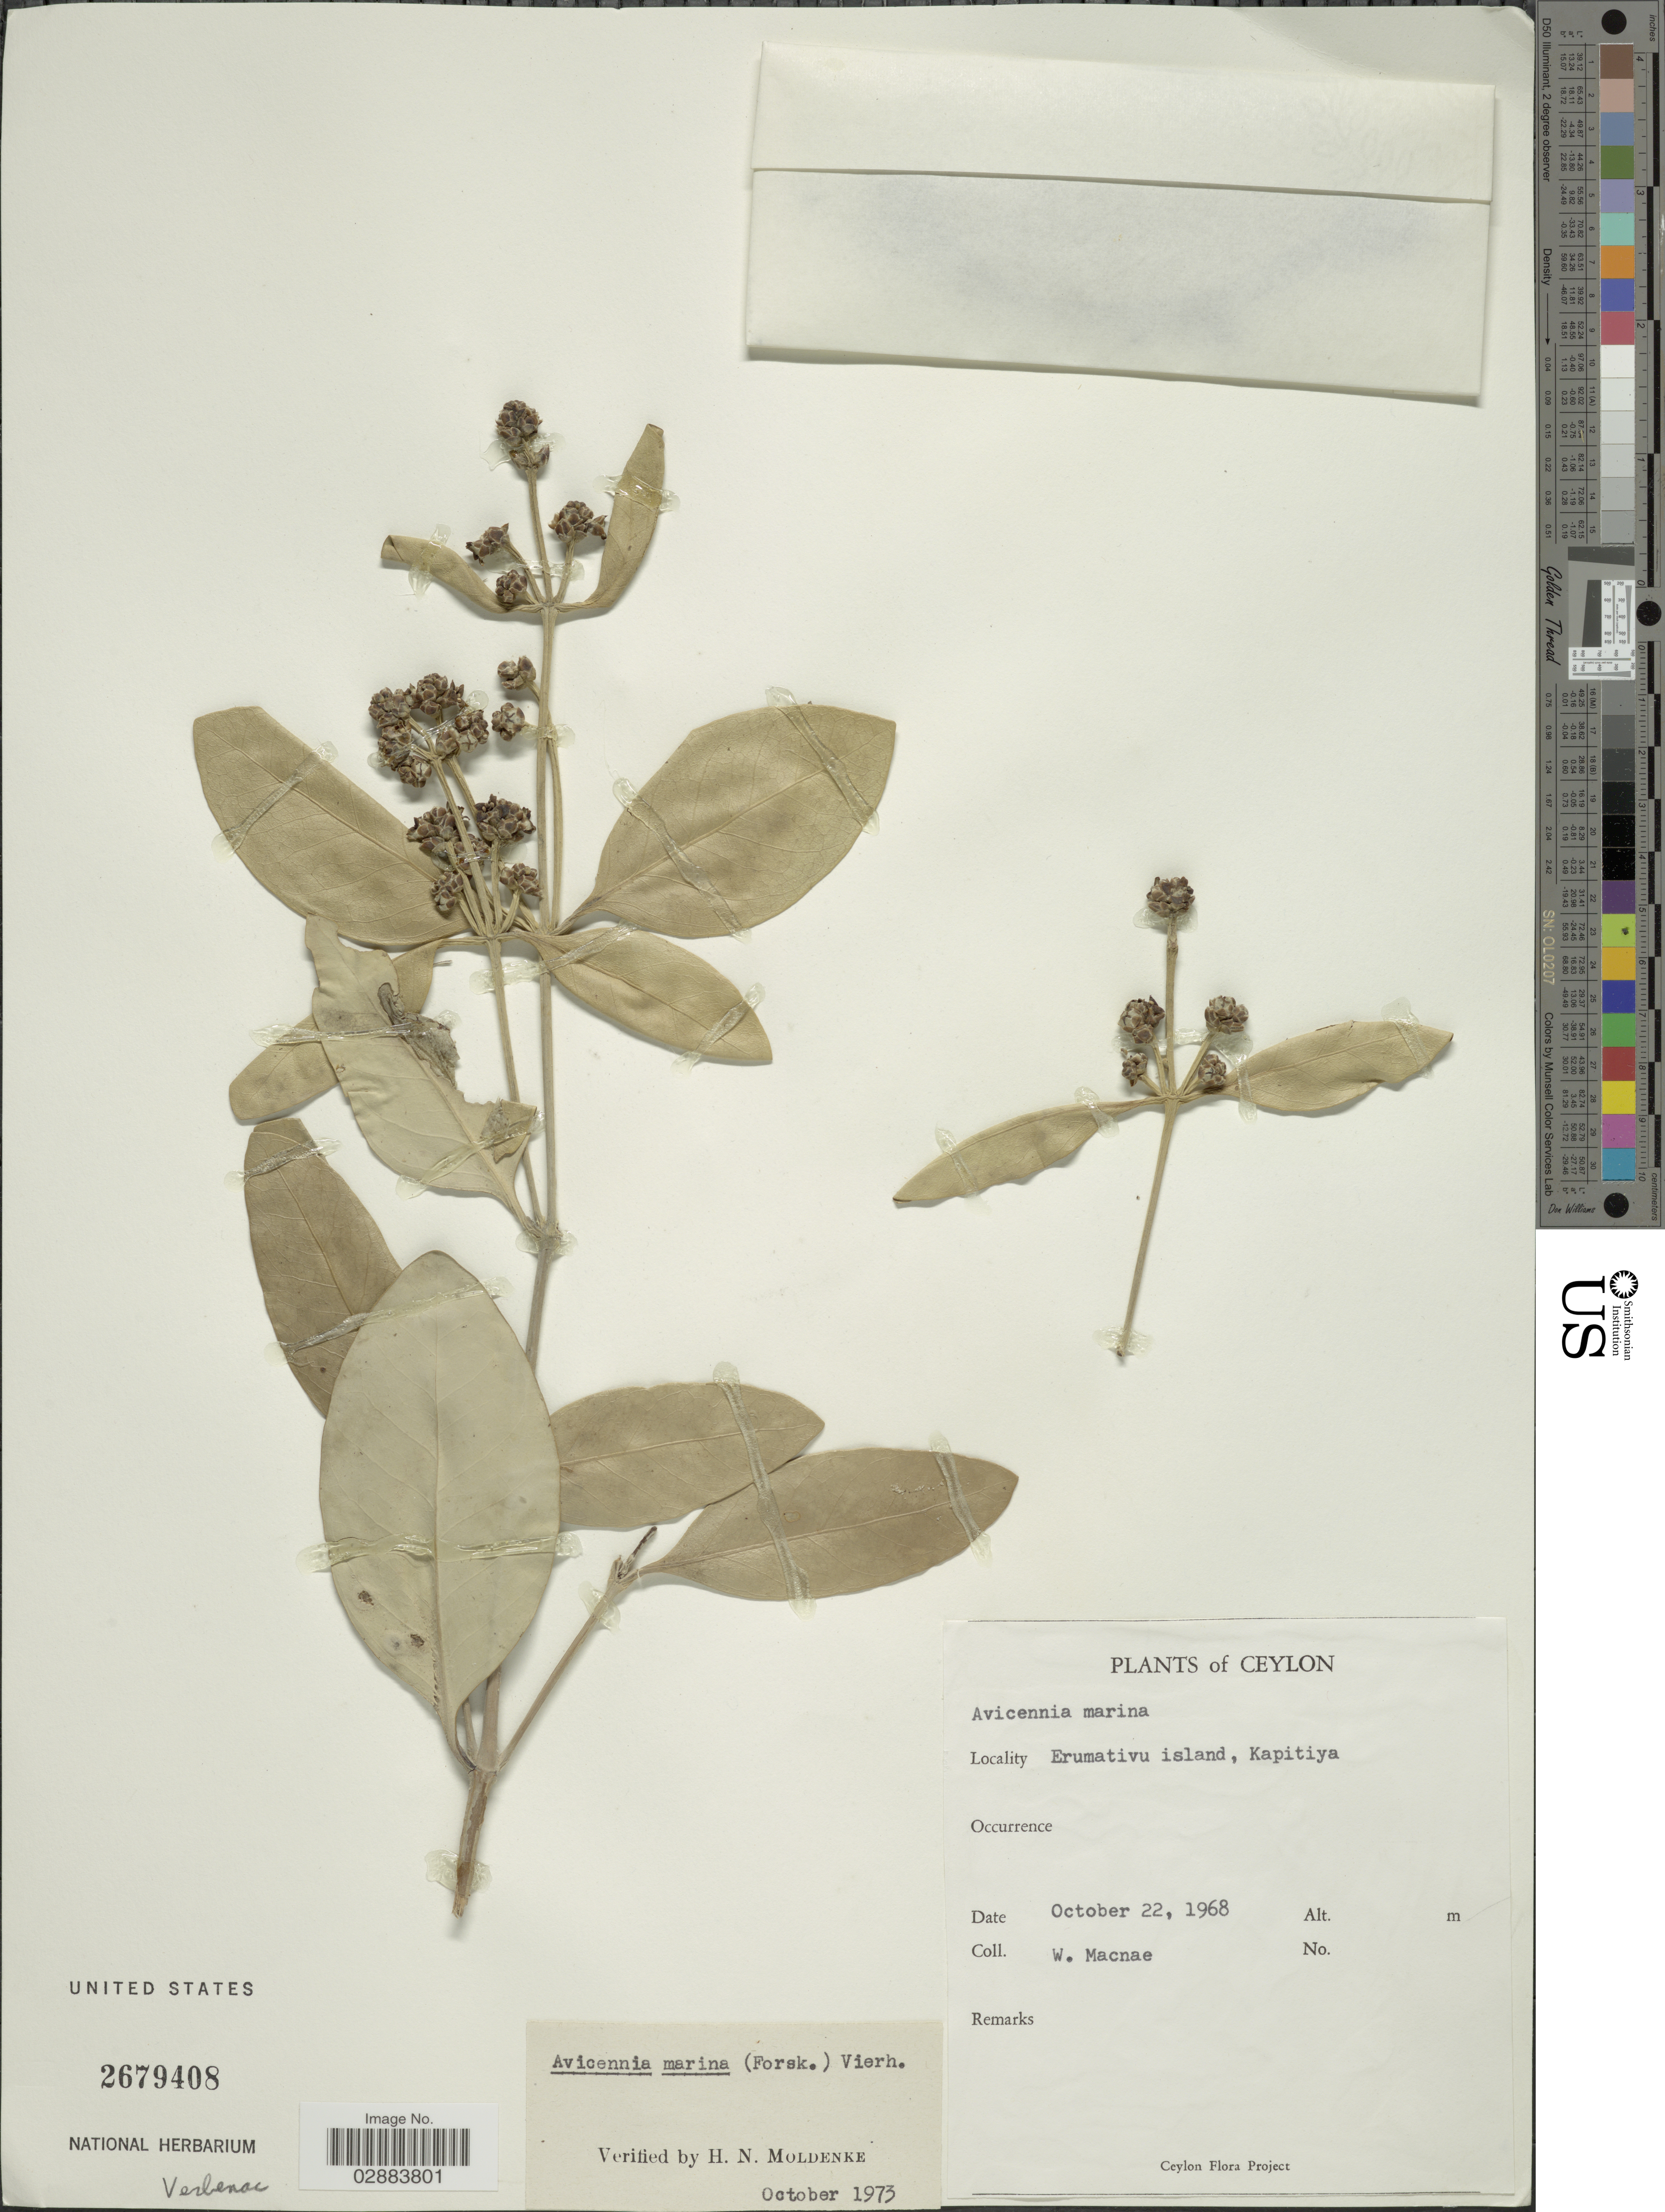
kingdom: Plantae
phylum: Tracheophyta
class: Magnoliopsida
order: Lamiales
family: Acanthaceae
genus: Avicennia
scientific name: Avicennia marina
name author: (Forssk.) Vierh.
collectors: W. MacNae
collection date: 1968-10-22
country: Sri Lanka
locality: Ceylon. Erumativu island, Kapitiya.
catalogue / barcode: US 2679408